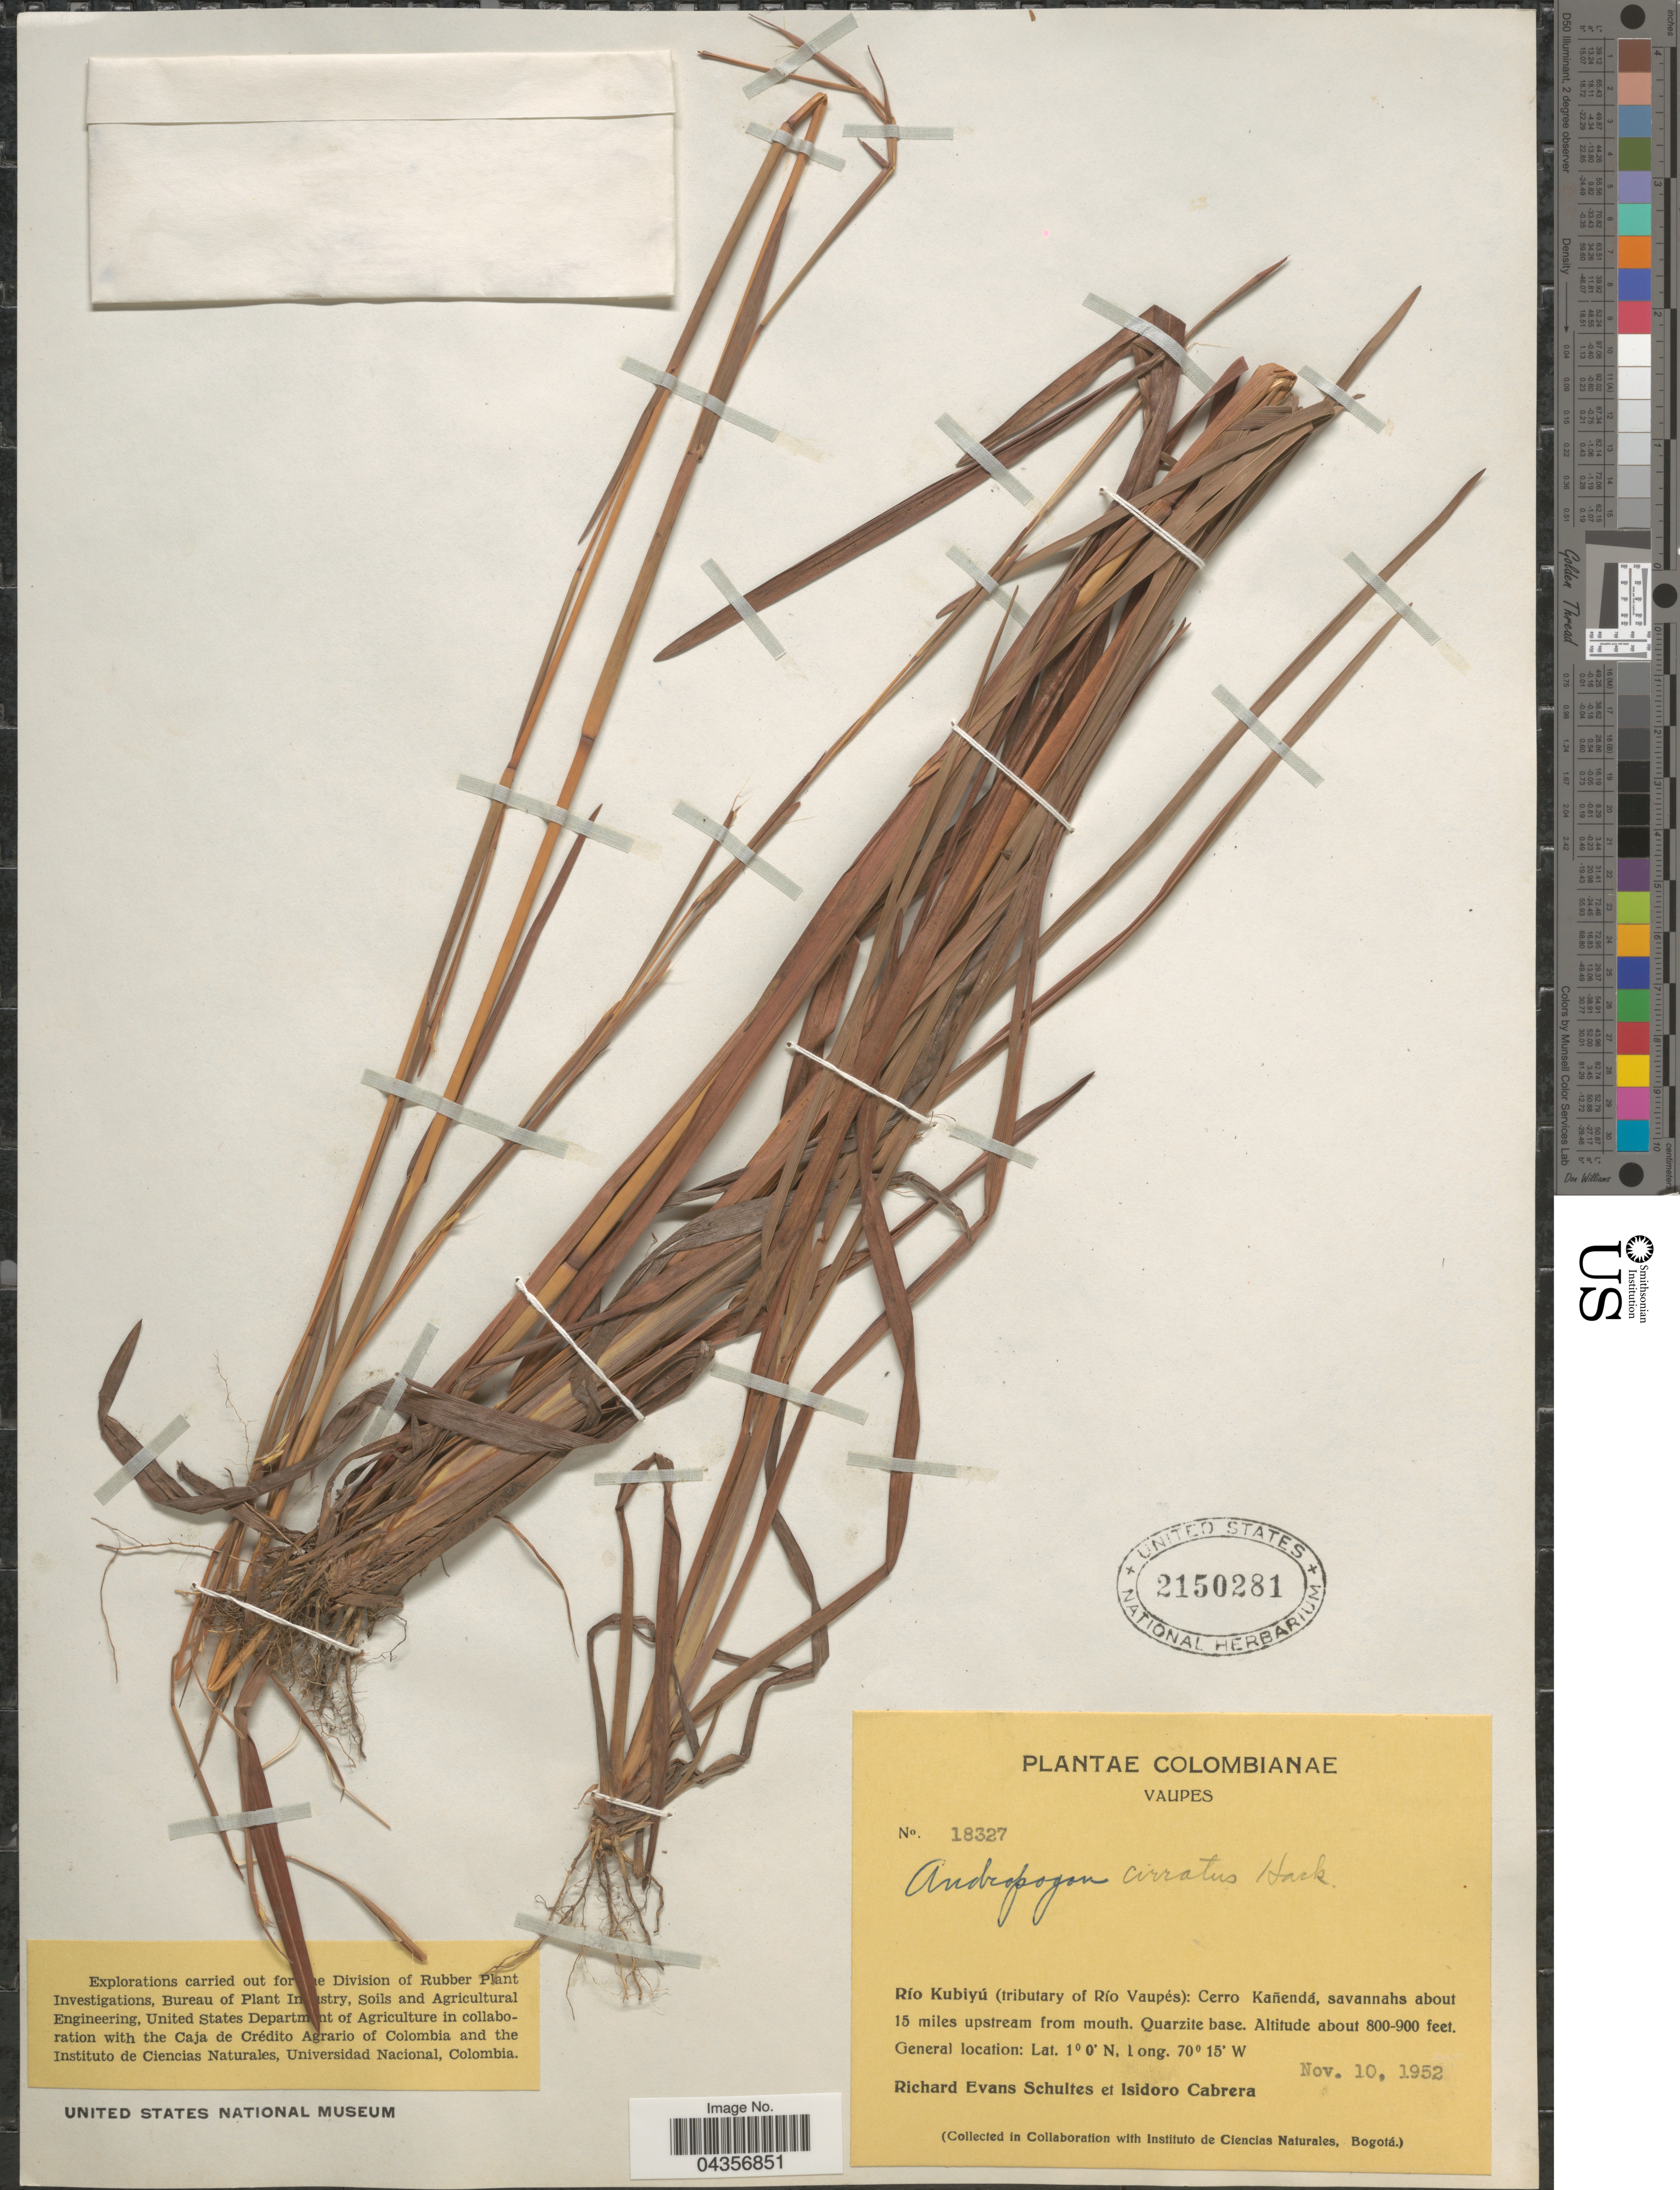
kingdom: Plantae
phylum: Tracheophyta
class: Liliopsida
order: Poales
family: Poaceae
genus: Schizachyrium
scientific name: Schizachyrium sanguineum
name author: (Retz.) Alston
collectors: R. E. Schultes & I. Cabrera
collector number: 18327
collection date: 1952-11-10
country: Colombia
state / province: Vaupés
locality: Río Kubiyú (tributary of Río Vaupés): Cerro Kañendá, savannahs about 15 miles upstream from mouth. Quarzite base.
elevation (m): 244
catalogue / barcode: US 2150281